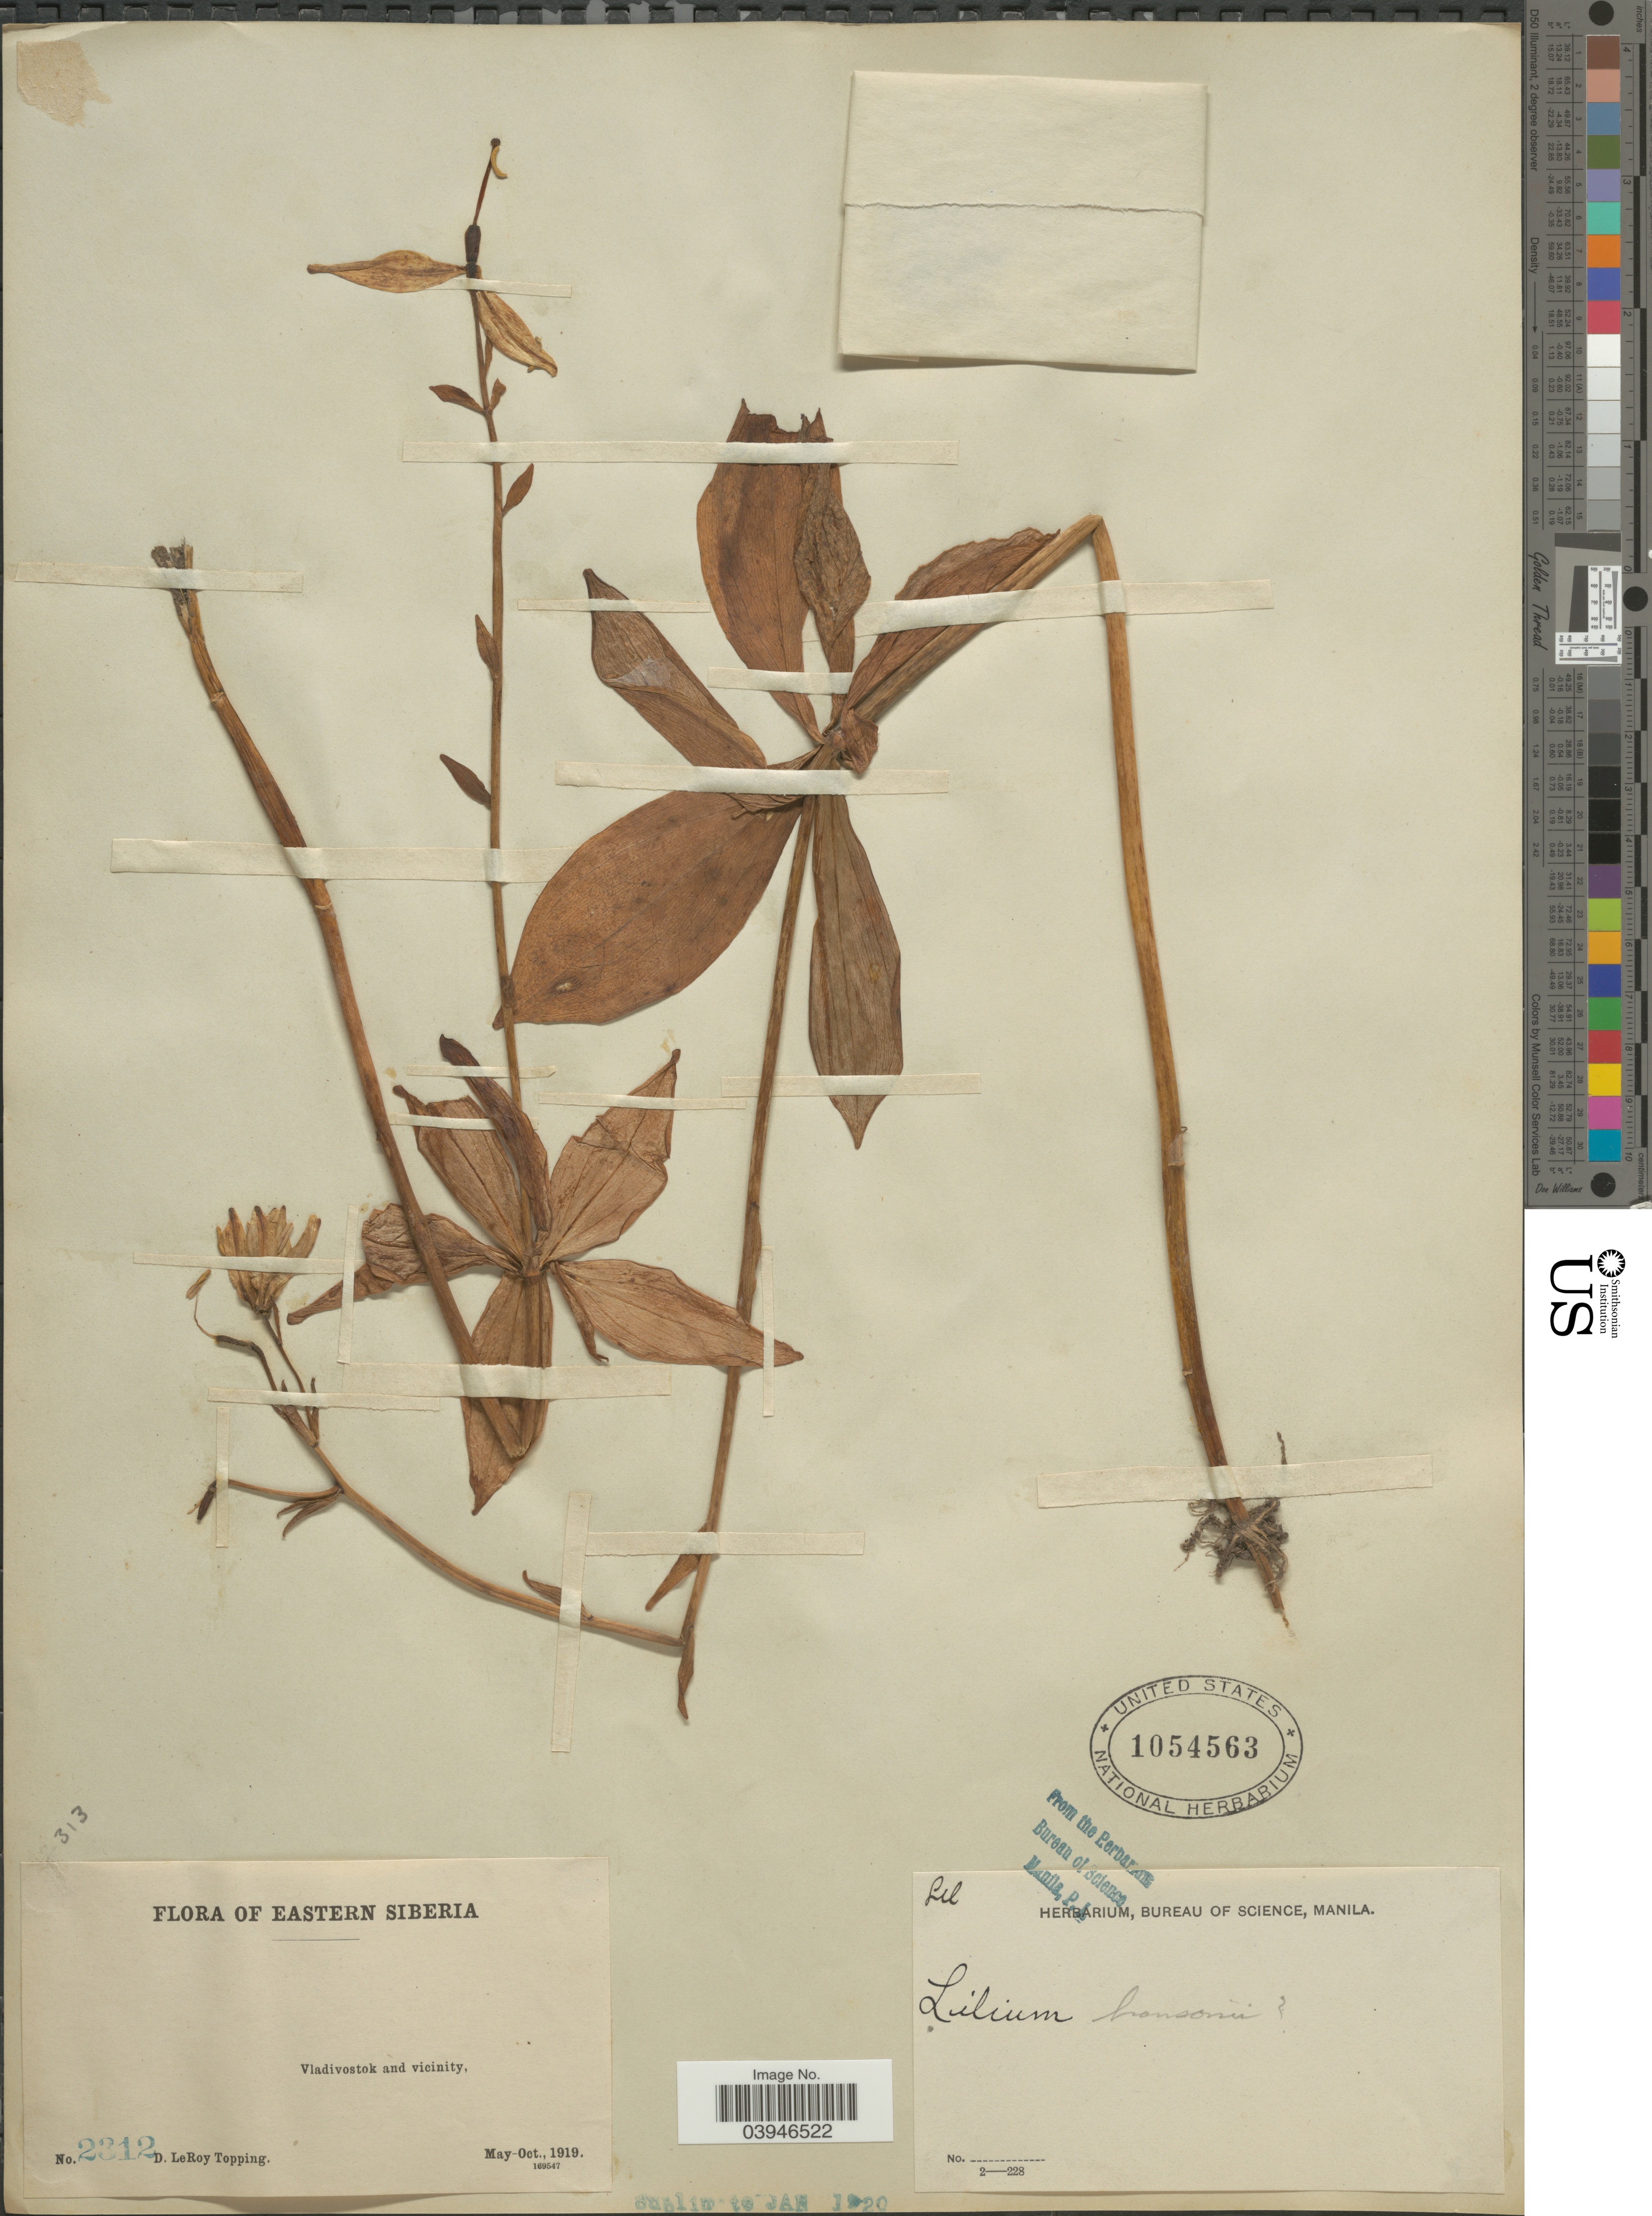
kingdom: Plantae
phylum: Tracheophyta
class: Liliopsida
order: Liliales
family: Liliaceae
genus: Lilium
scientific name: Lilium hansonii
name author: Leichtlin ex Baker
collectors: D. L. Topping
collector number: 2312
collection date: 1919-05/1919-10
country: Russian Federation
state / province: Primorsky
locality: Eastern Siberia. Vladivostok and vicinity.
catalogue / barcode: US 1054563